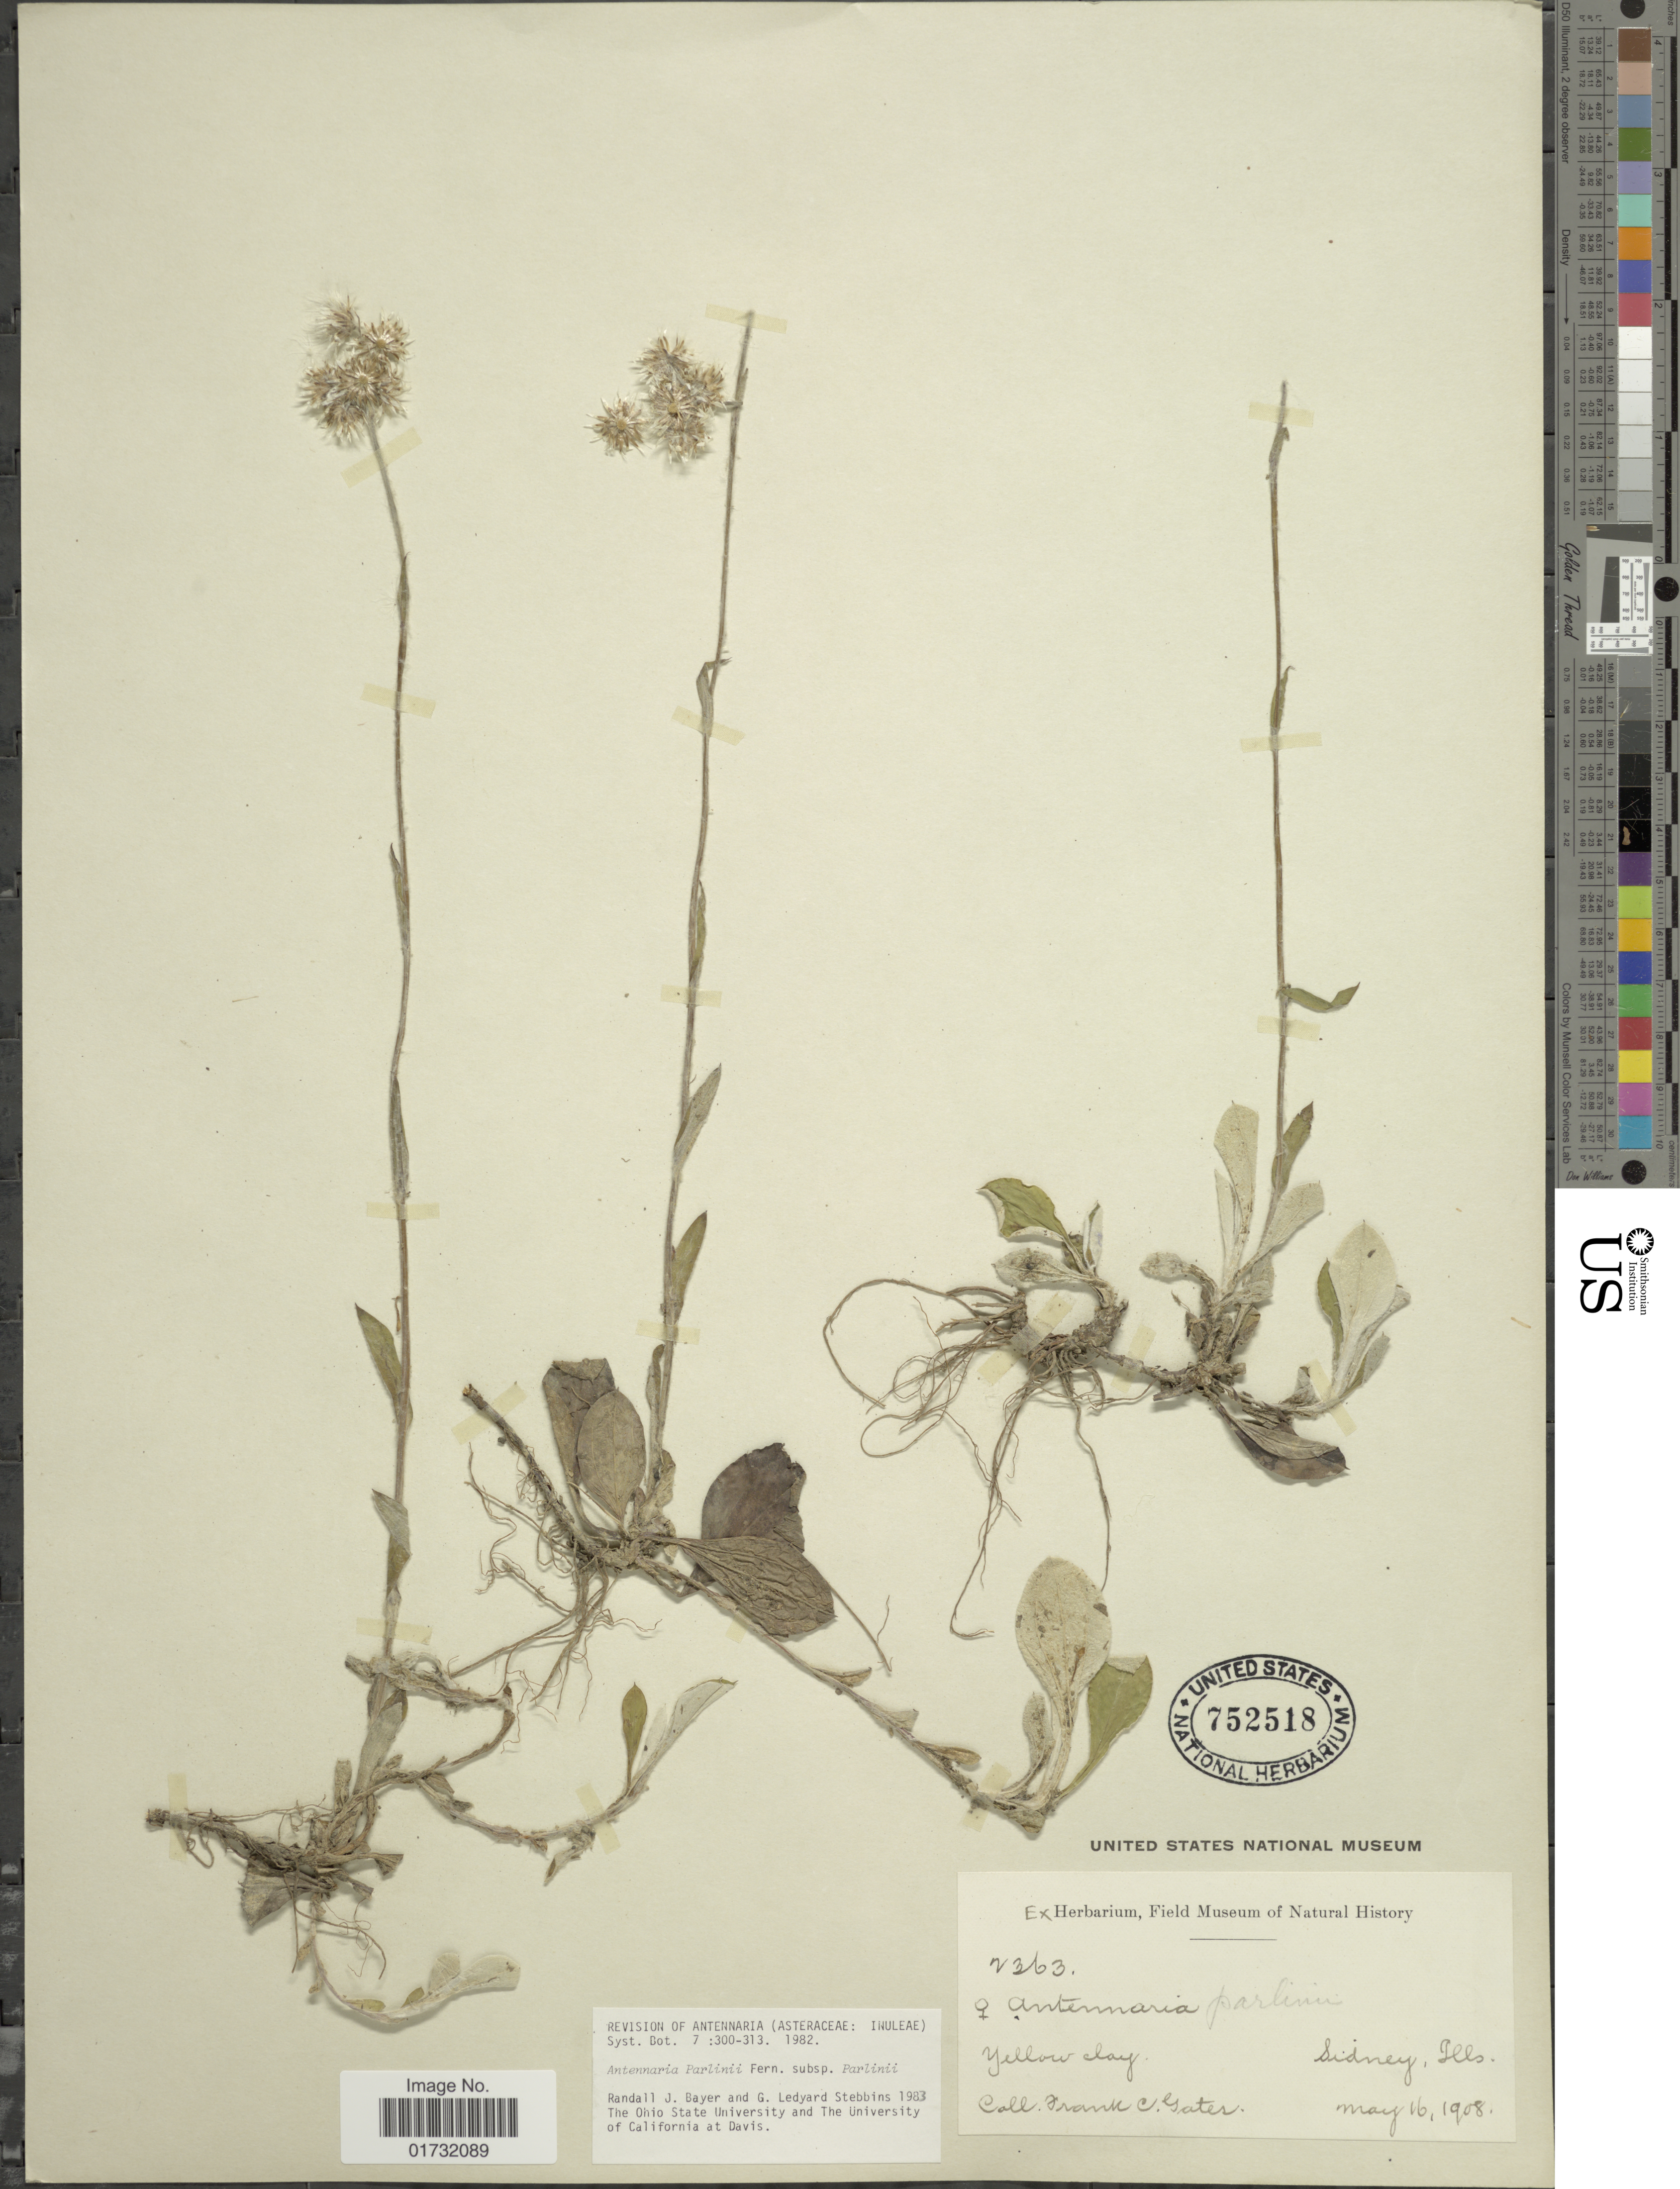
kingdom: Plantae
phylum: Tracheophyta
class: Magnoliopsida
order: Asterales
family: Asteraceae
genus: Antennaria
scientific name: Antennaria parlinii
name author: Fernald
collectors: F. C. Gates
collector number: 2363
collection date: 1908-05-16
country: United States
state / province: Illinois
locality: Sidney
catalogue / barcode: US 752518